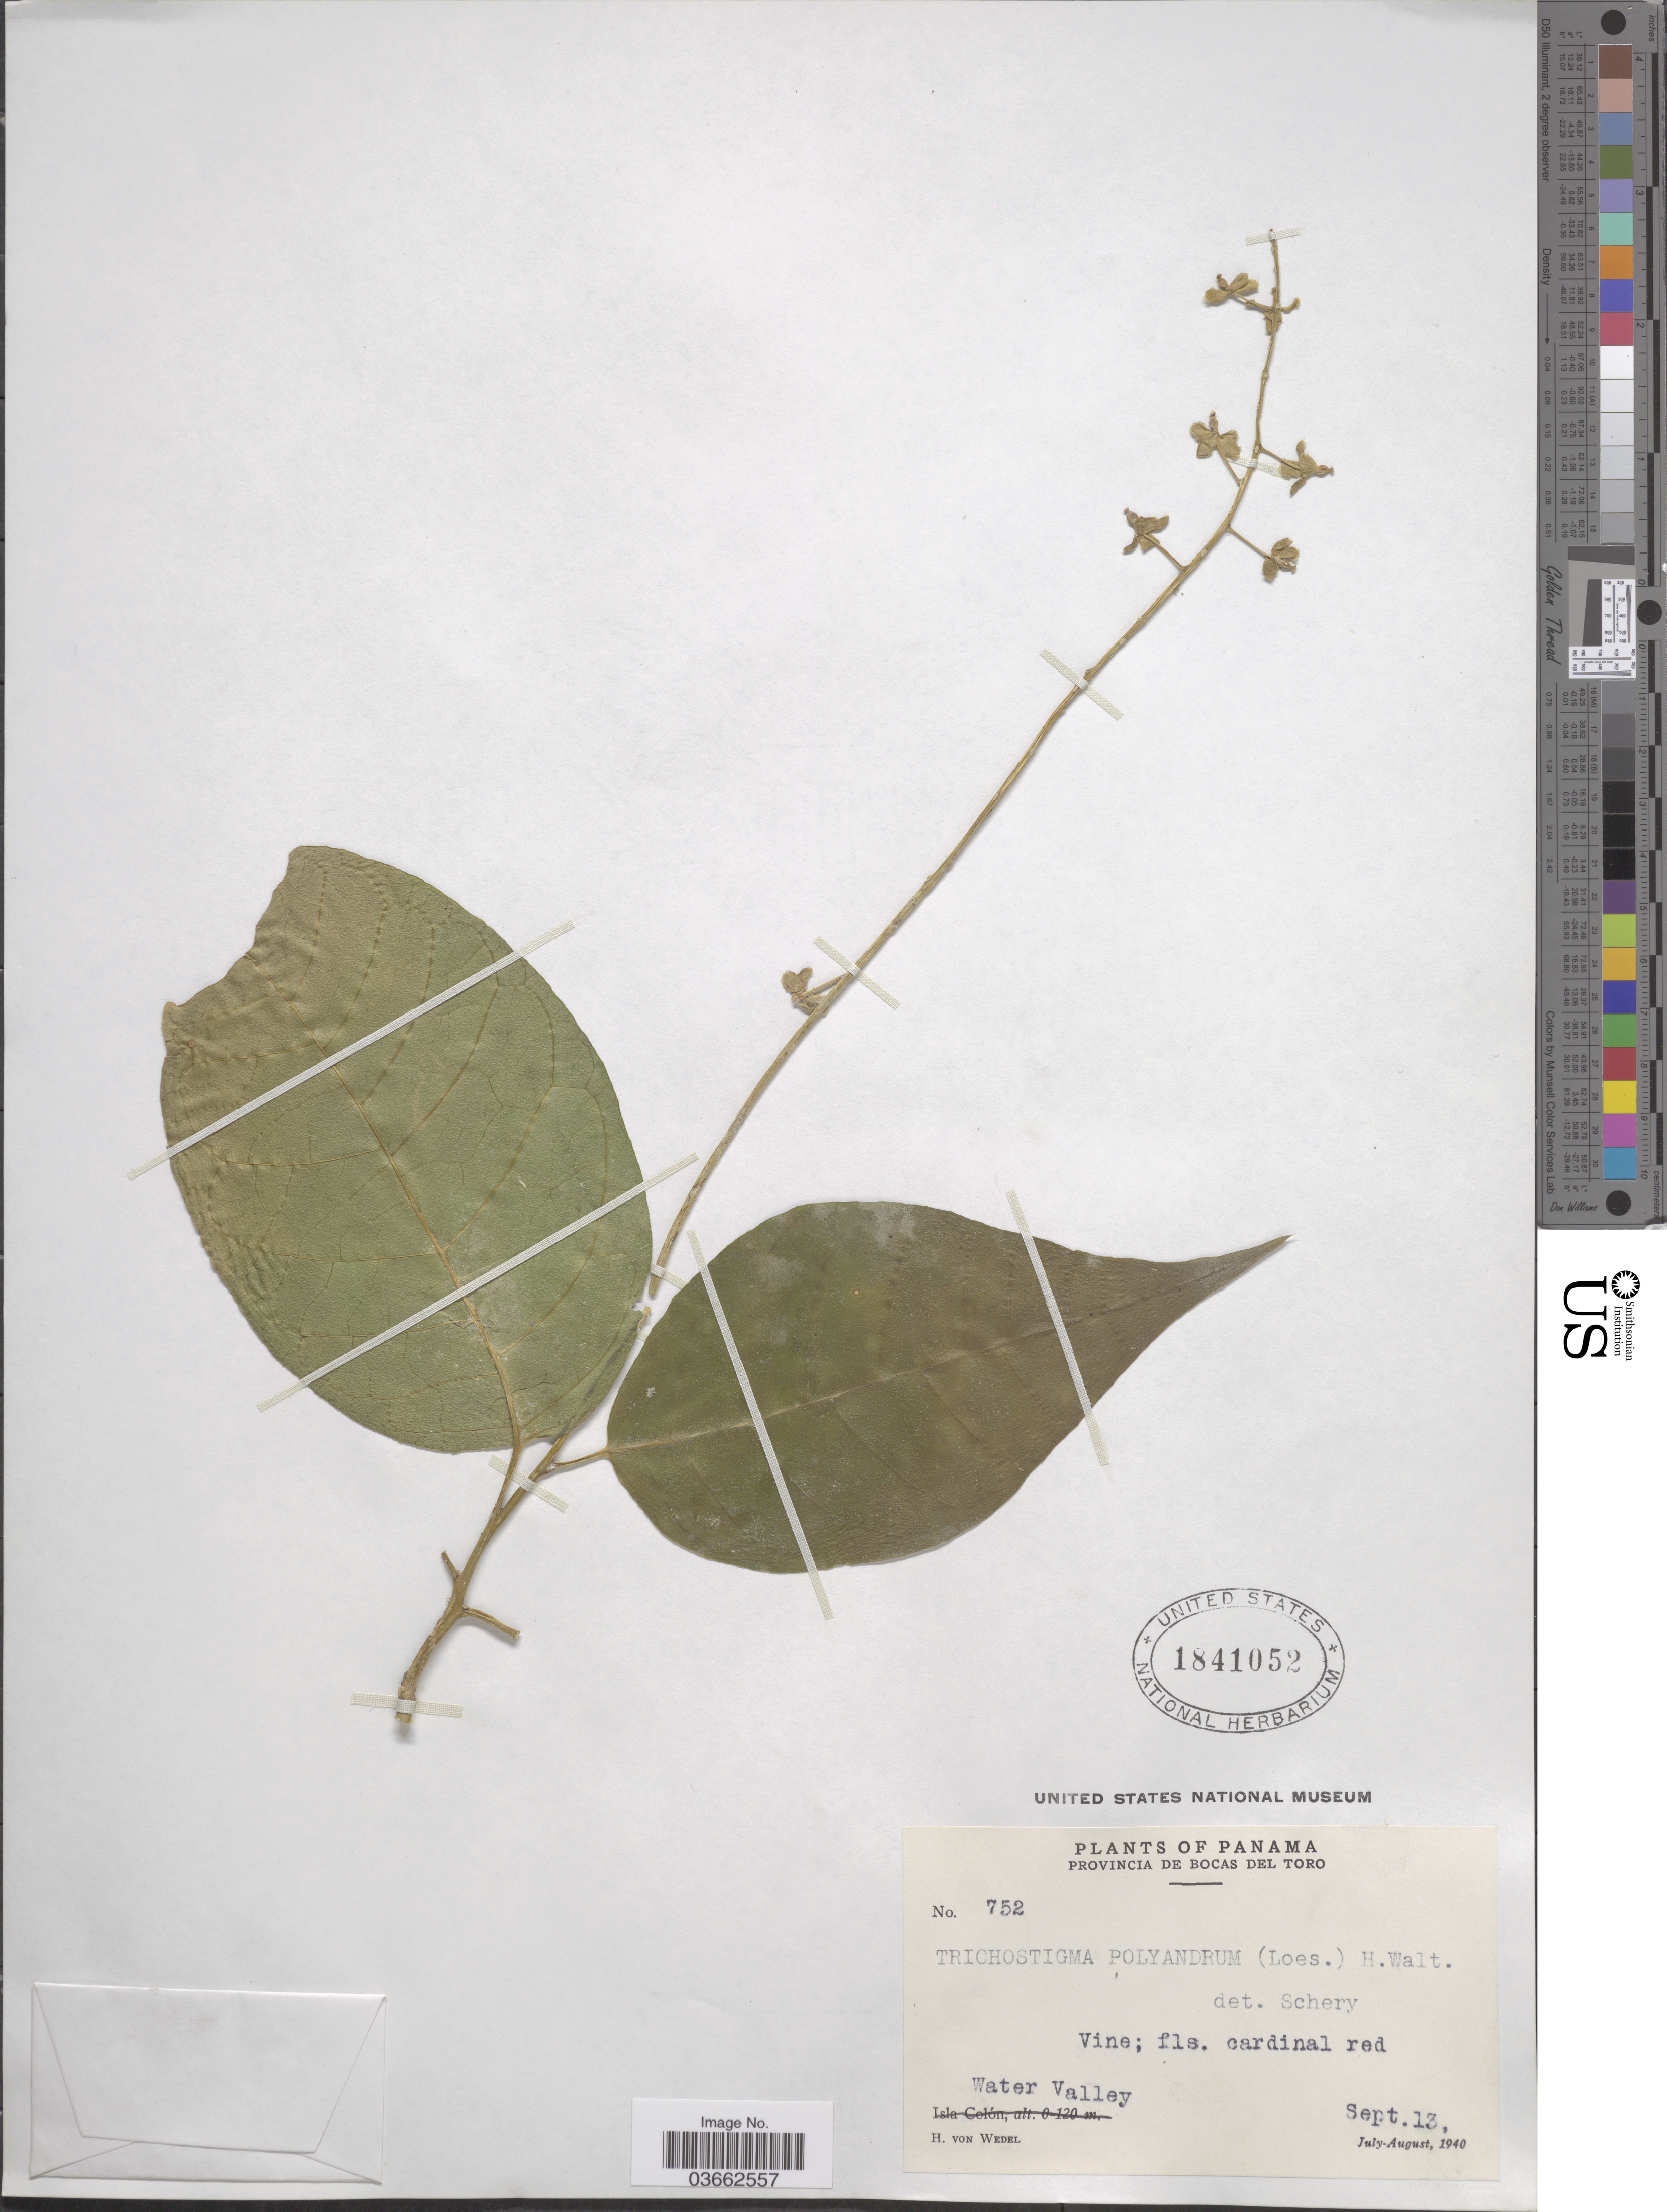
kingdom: Plantae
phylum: Tracheophyta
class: Magnoliopsida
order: Caryophyllales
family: Phytolaccaceae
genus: Trichostigma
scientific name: Trichostigma polyandrum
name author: (Loes.) H. Walter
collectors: H. von Wedel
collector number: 752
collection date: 1940-09-13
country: Panama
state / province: Bocas del Toro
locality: Water Valley.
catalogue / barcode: US 1841052